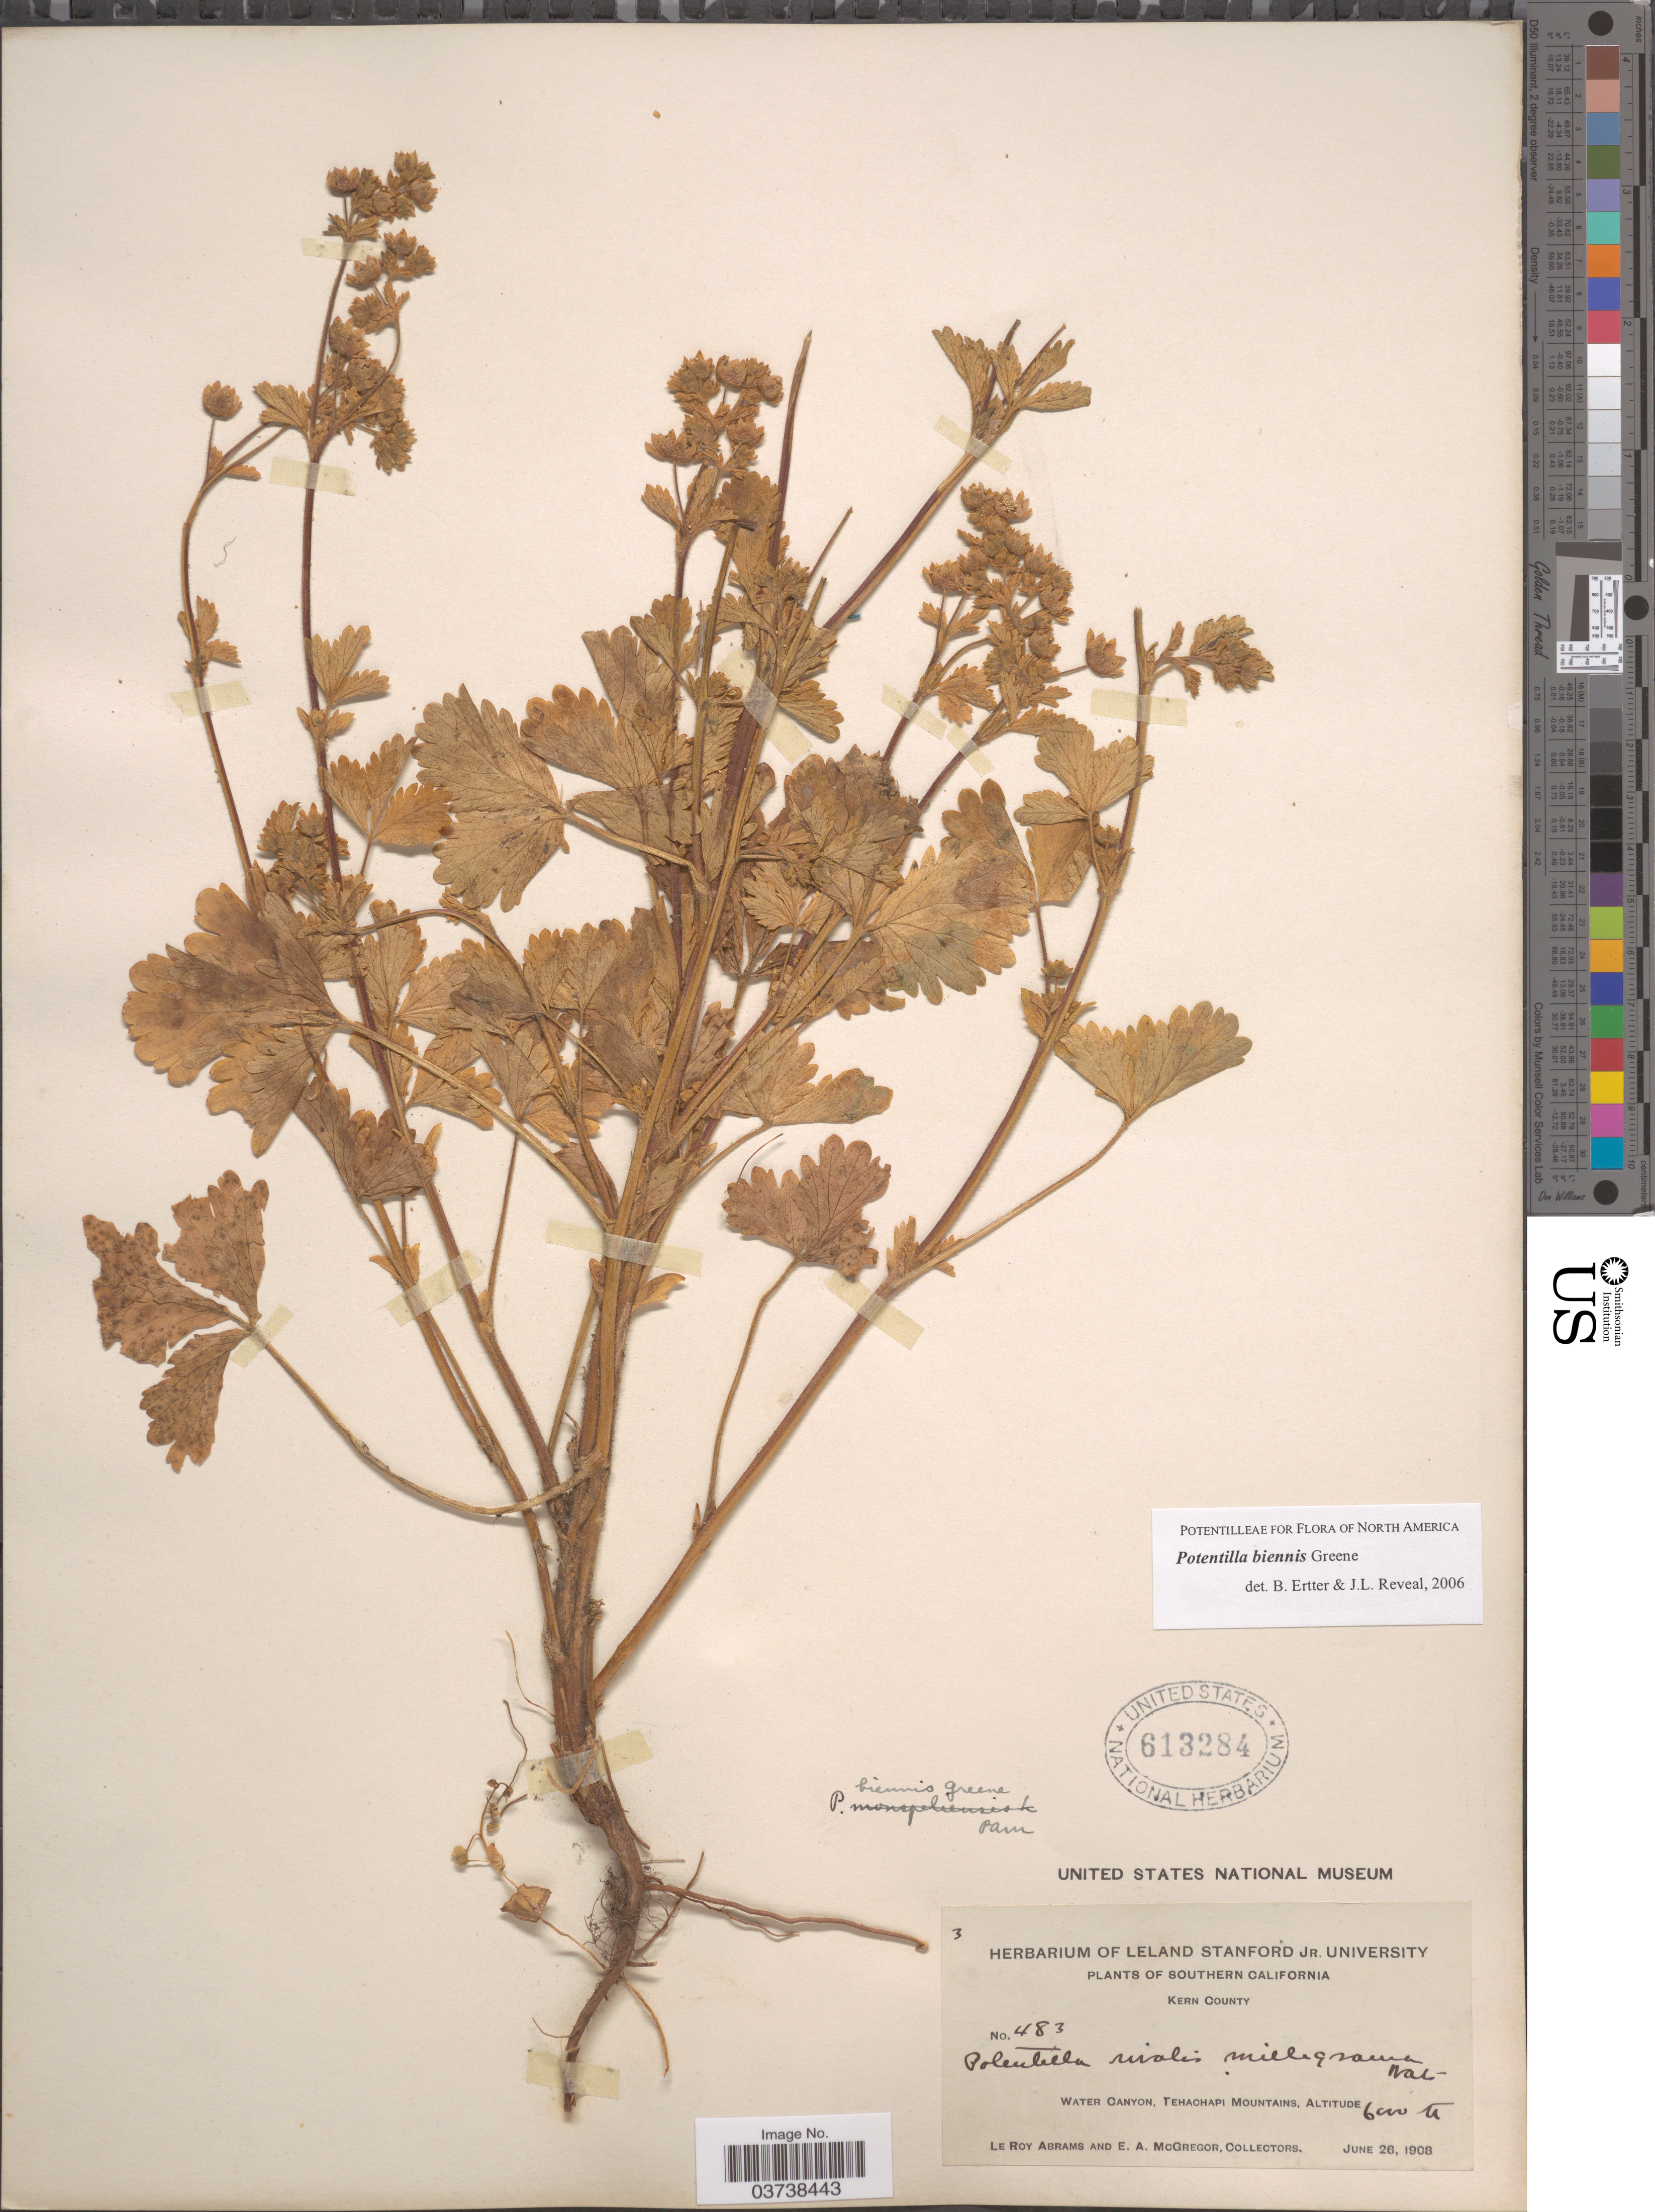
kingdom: Plantae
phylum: Tracheophyta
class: Magnoliopsida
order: Rosales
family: Rosaceae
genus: Potentilla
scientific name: Potentilla biennis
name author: Greene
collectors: L. Abrams & E. A. McGregor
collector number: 483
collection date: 1908-06-26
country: United States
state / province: California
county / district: Kern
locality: Southern California. Kern County. Water Canyon, Tehachapi Mountains.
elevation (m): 6000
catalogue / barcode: US 613284